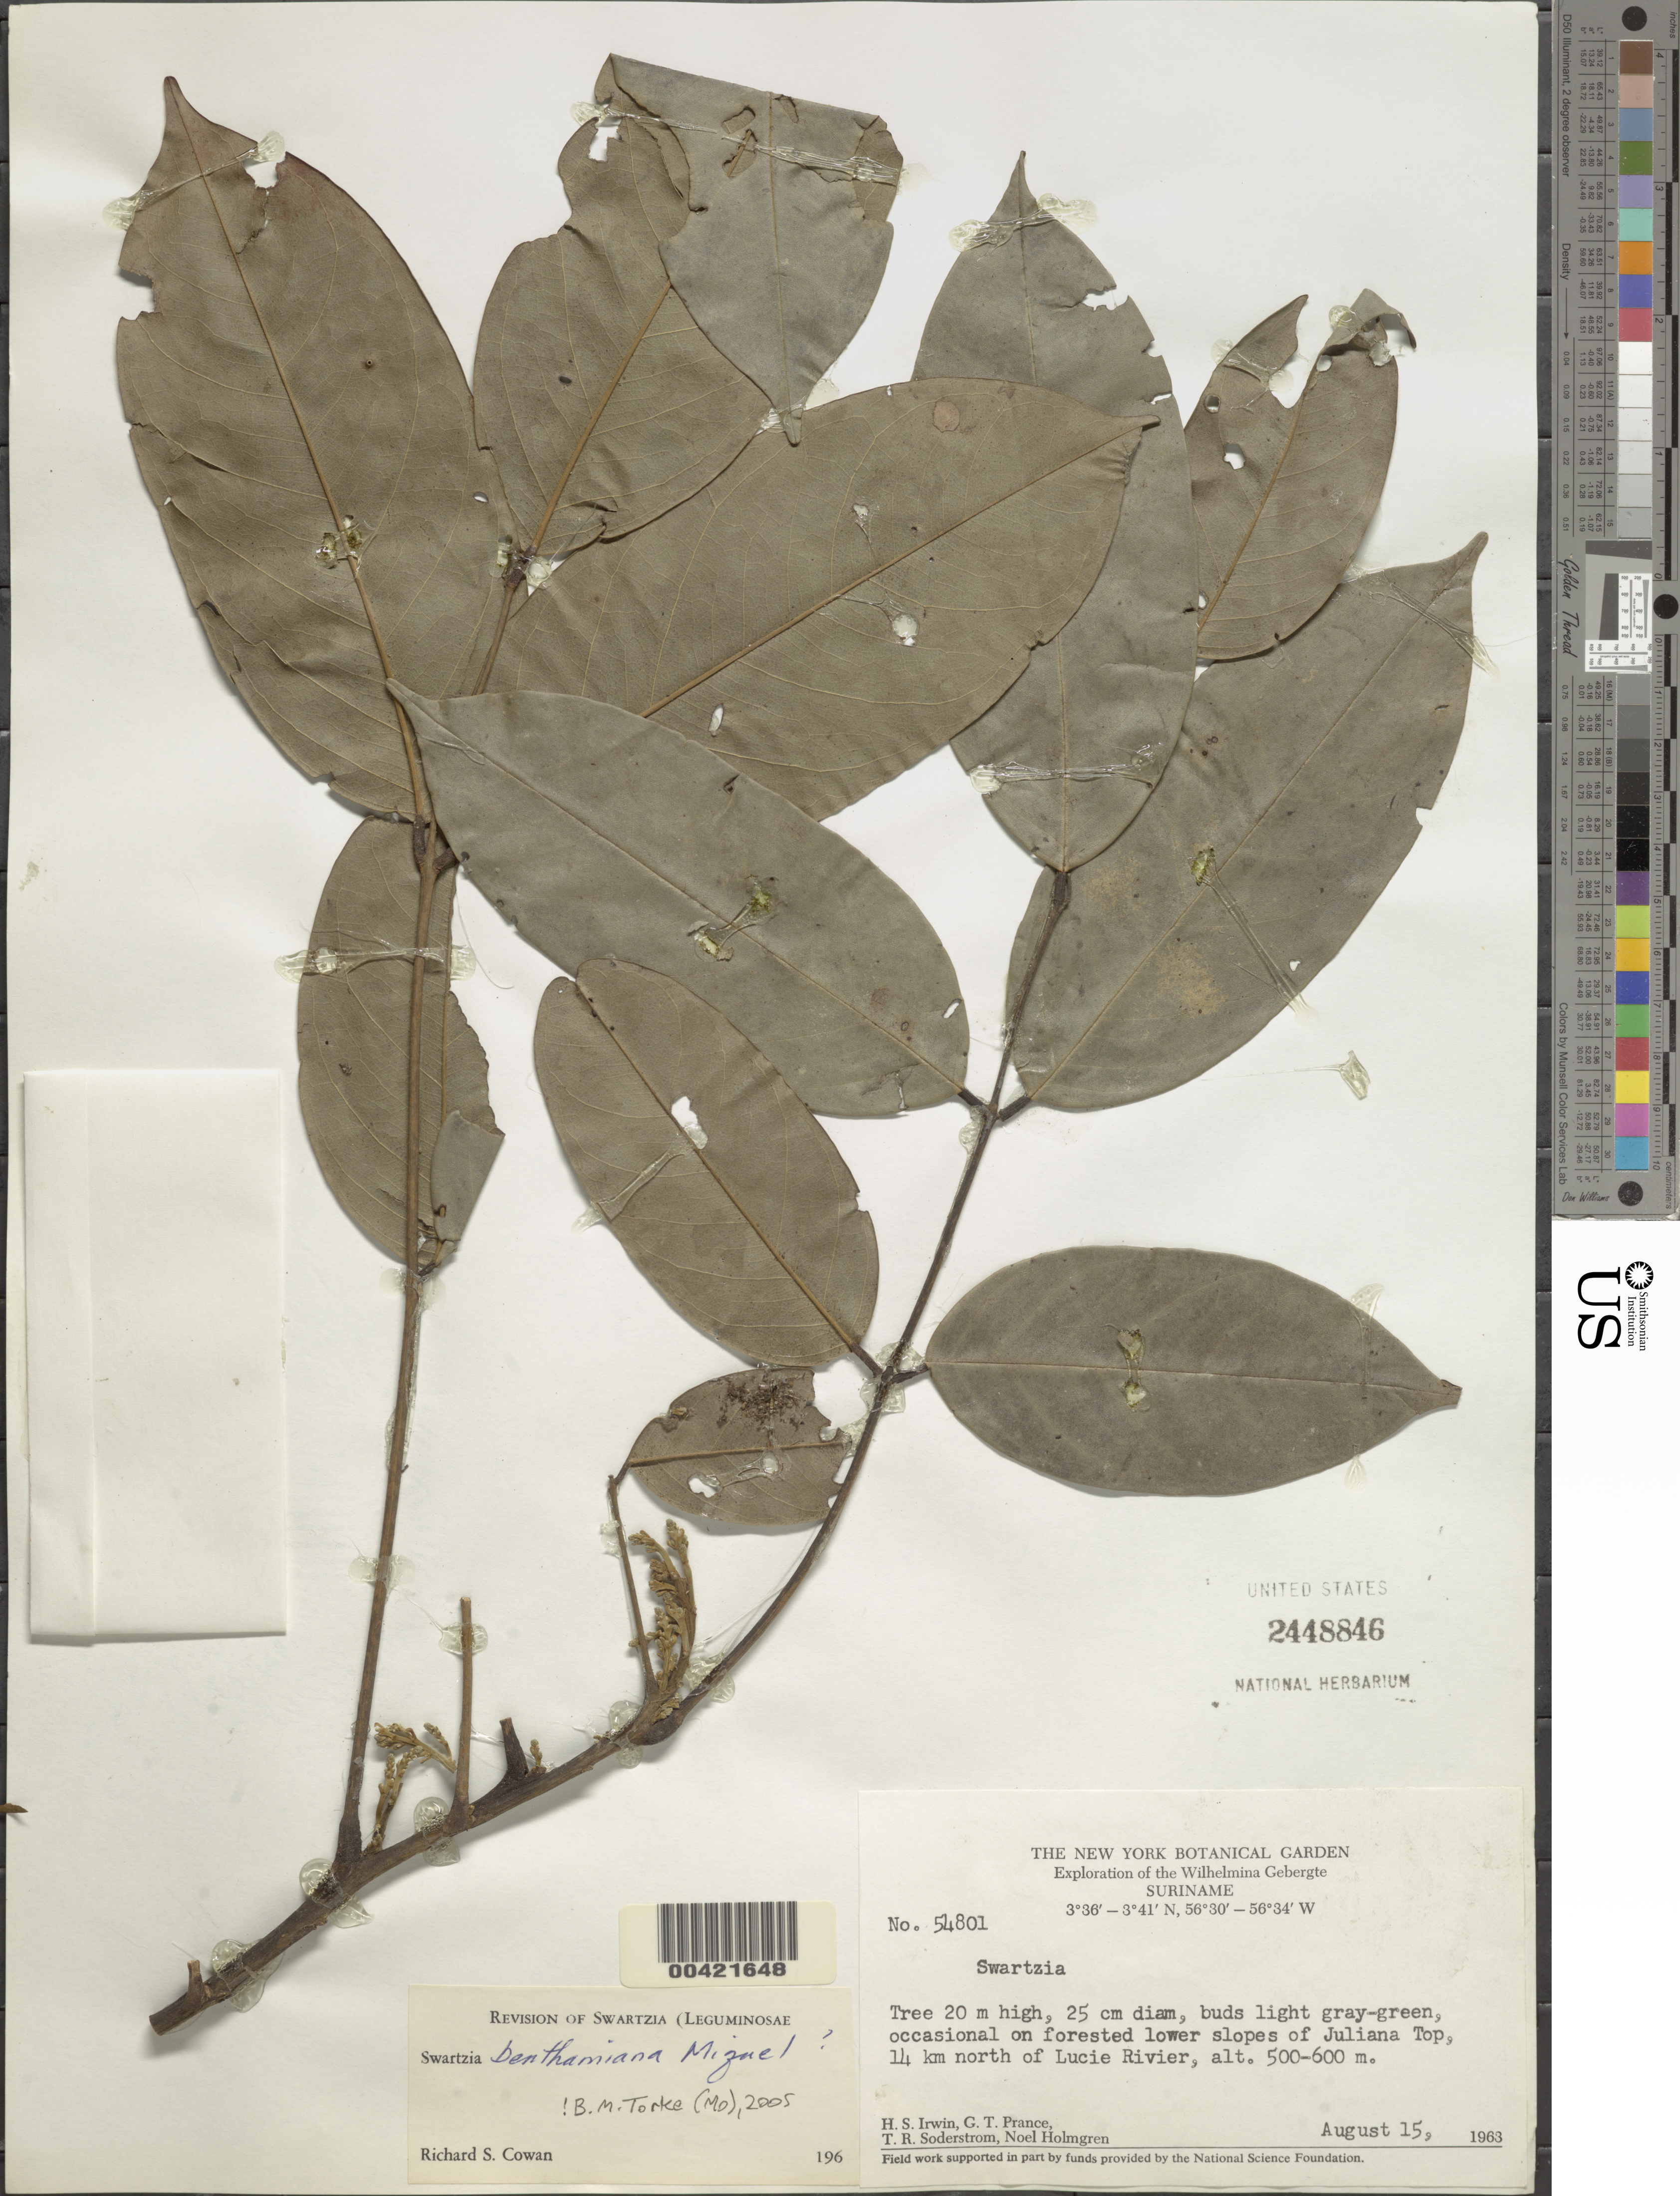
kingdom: Plantae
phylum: Tracheophyta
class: Magnoliopsida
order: Fabales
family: Fabaceae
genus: Swartzia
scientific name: Swartzia benthamiana var. benthamiana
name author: Miq.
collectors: H. Irwin, G. T. Prance, T. R. Soderstrom & N. H. Holmgren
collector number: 54801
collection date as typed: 15 Aug 1963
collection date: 1963-08-15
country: Suriname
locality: Juliana top, lower slopes of; 14 km n of lucie river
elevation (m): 500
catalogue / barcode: US 2448846